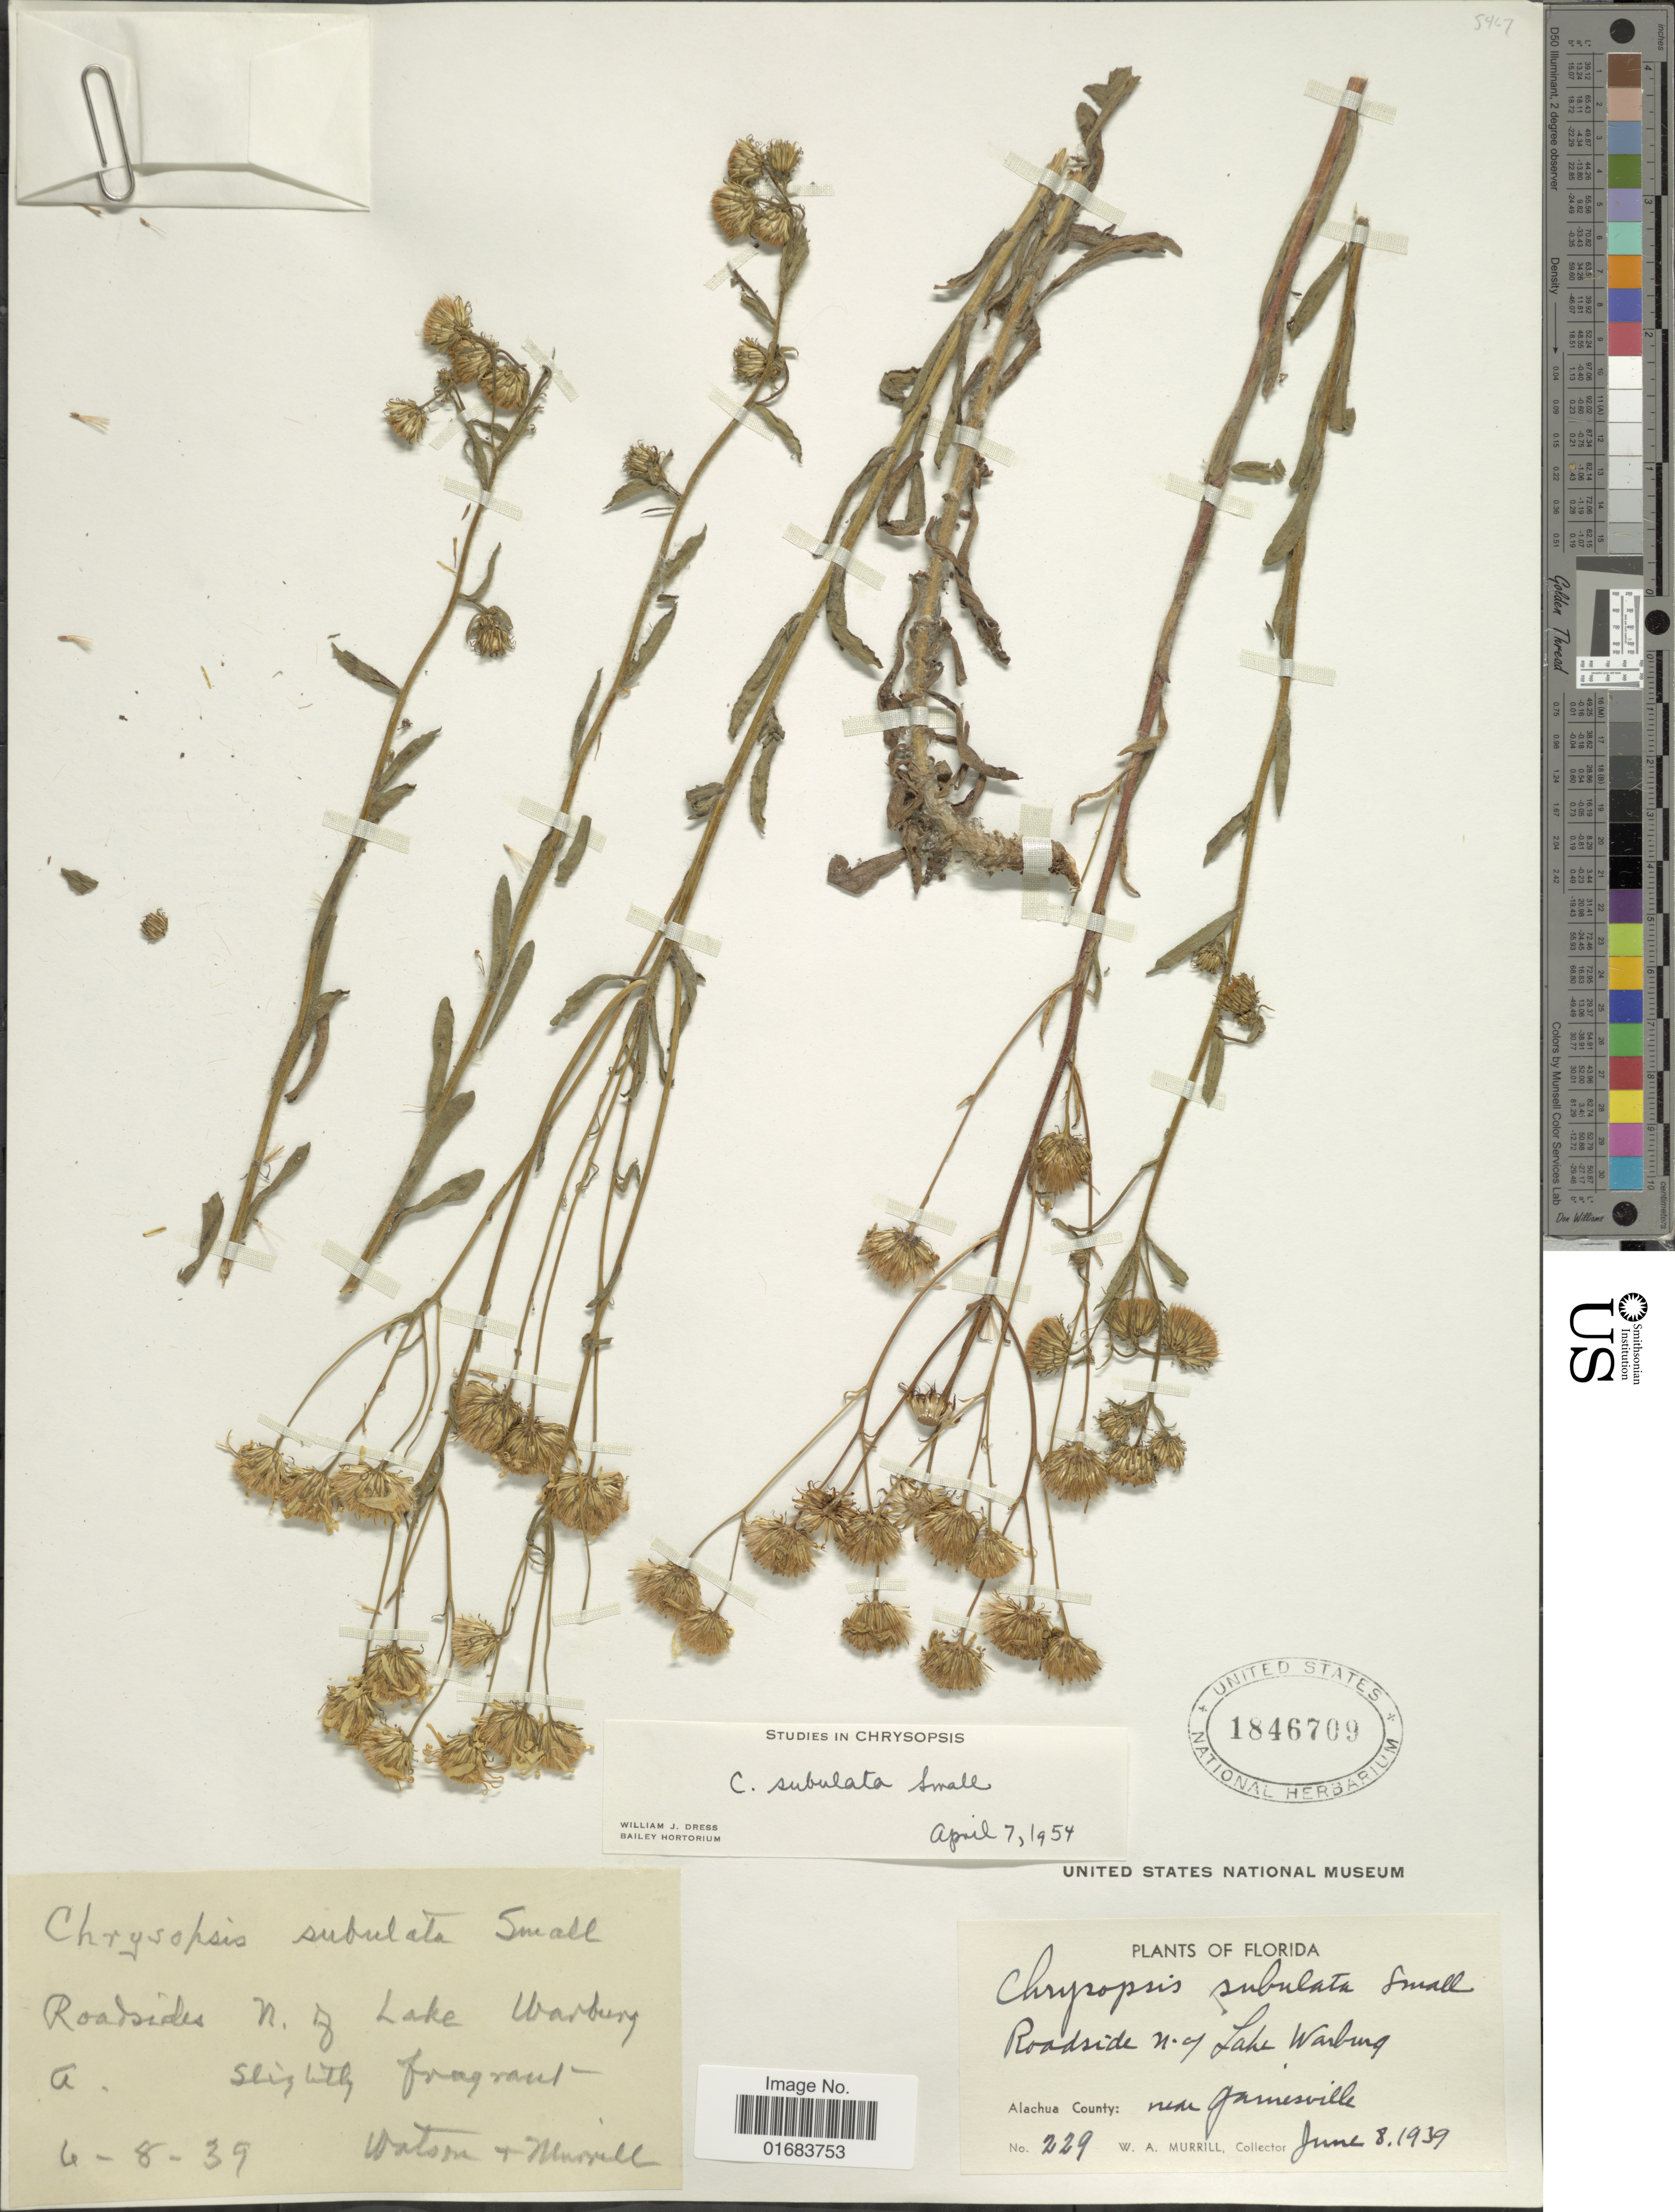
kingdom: Plantae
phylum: Tracheophyta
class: Magnoliopsida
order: Asterales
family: Asteraceae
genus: Chrysopsis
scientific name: Chrysopsis subulata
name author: Small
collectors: W. A. Murrill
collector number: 229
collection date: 1939-06-08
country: United States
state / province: Florida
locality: Alachua County, near Gainesville. roadside N. of Lake Wauburg.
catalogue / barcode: US 1846709